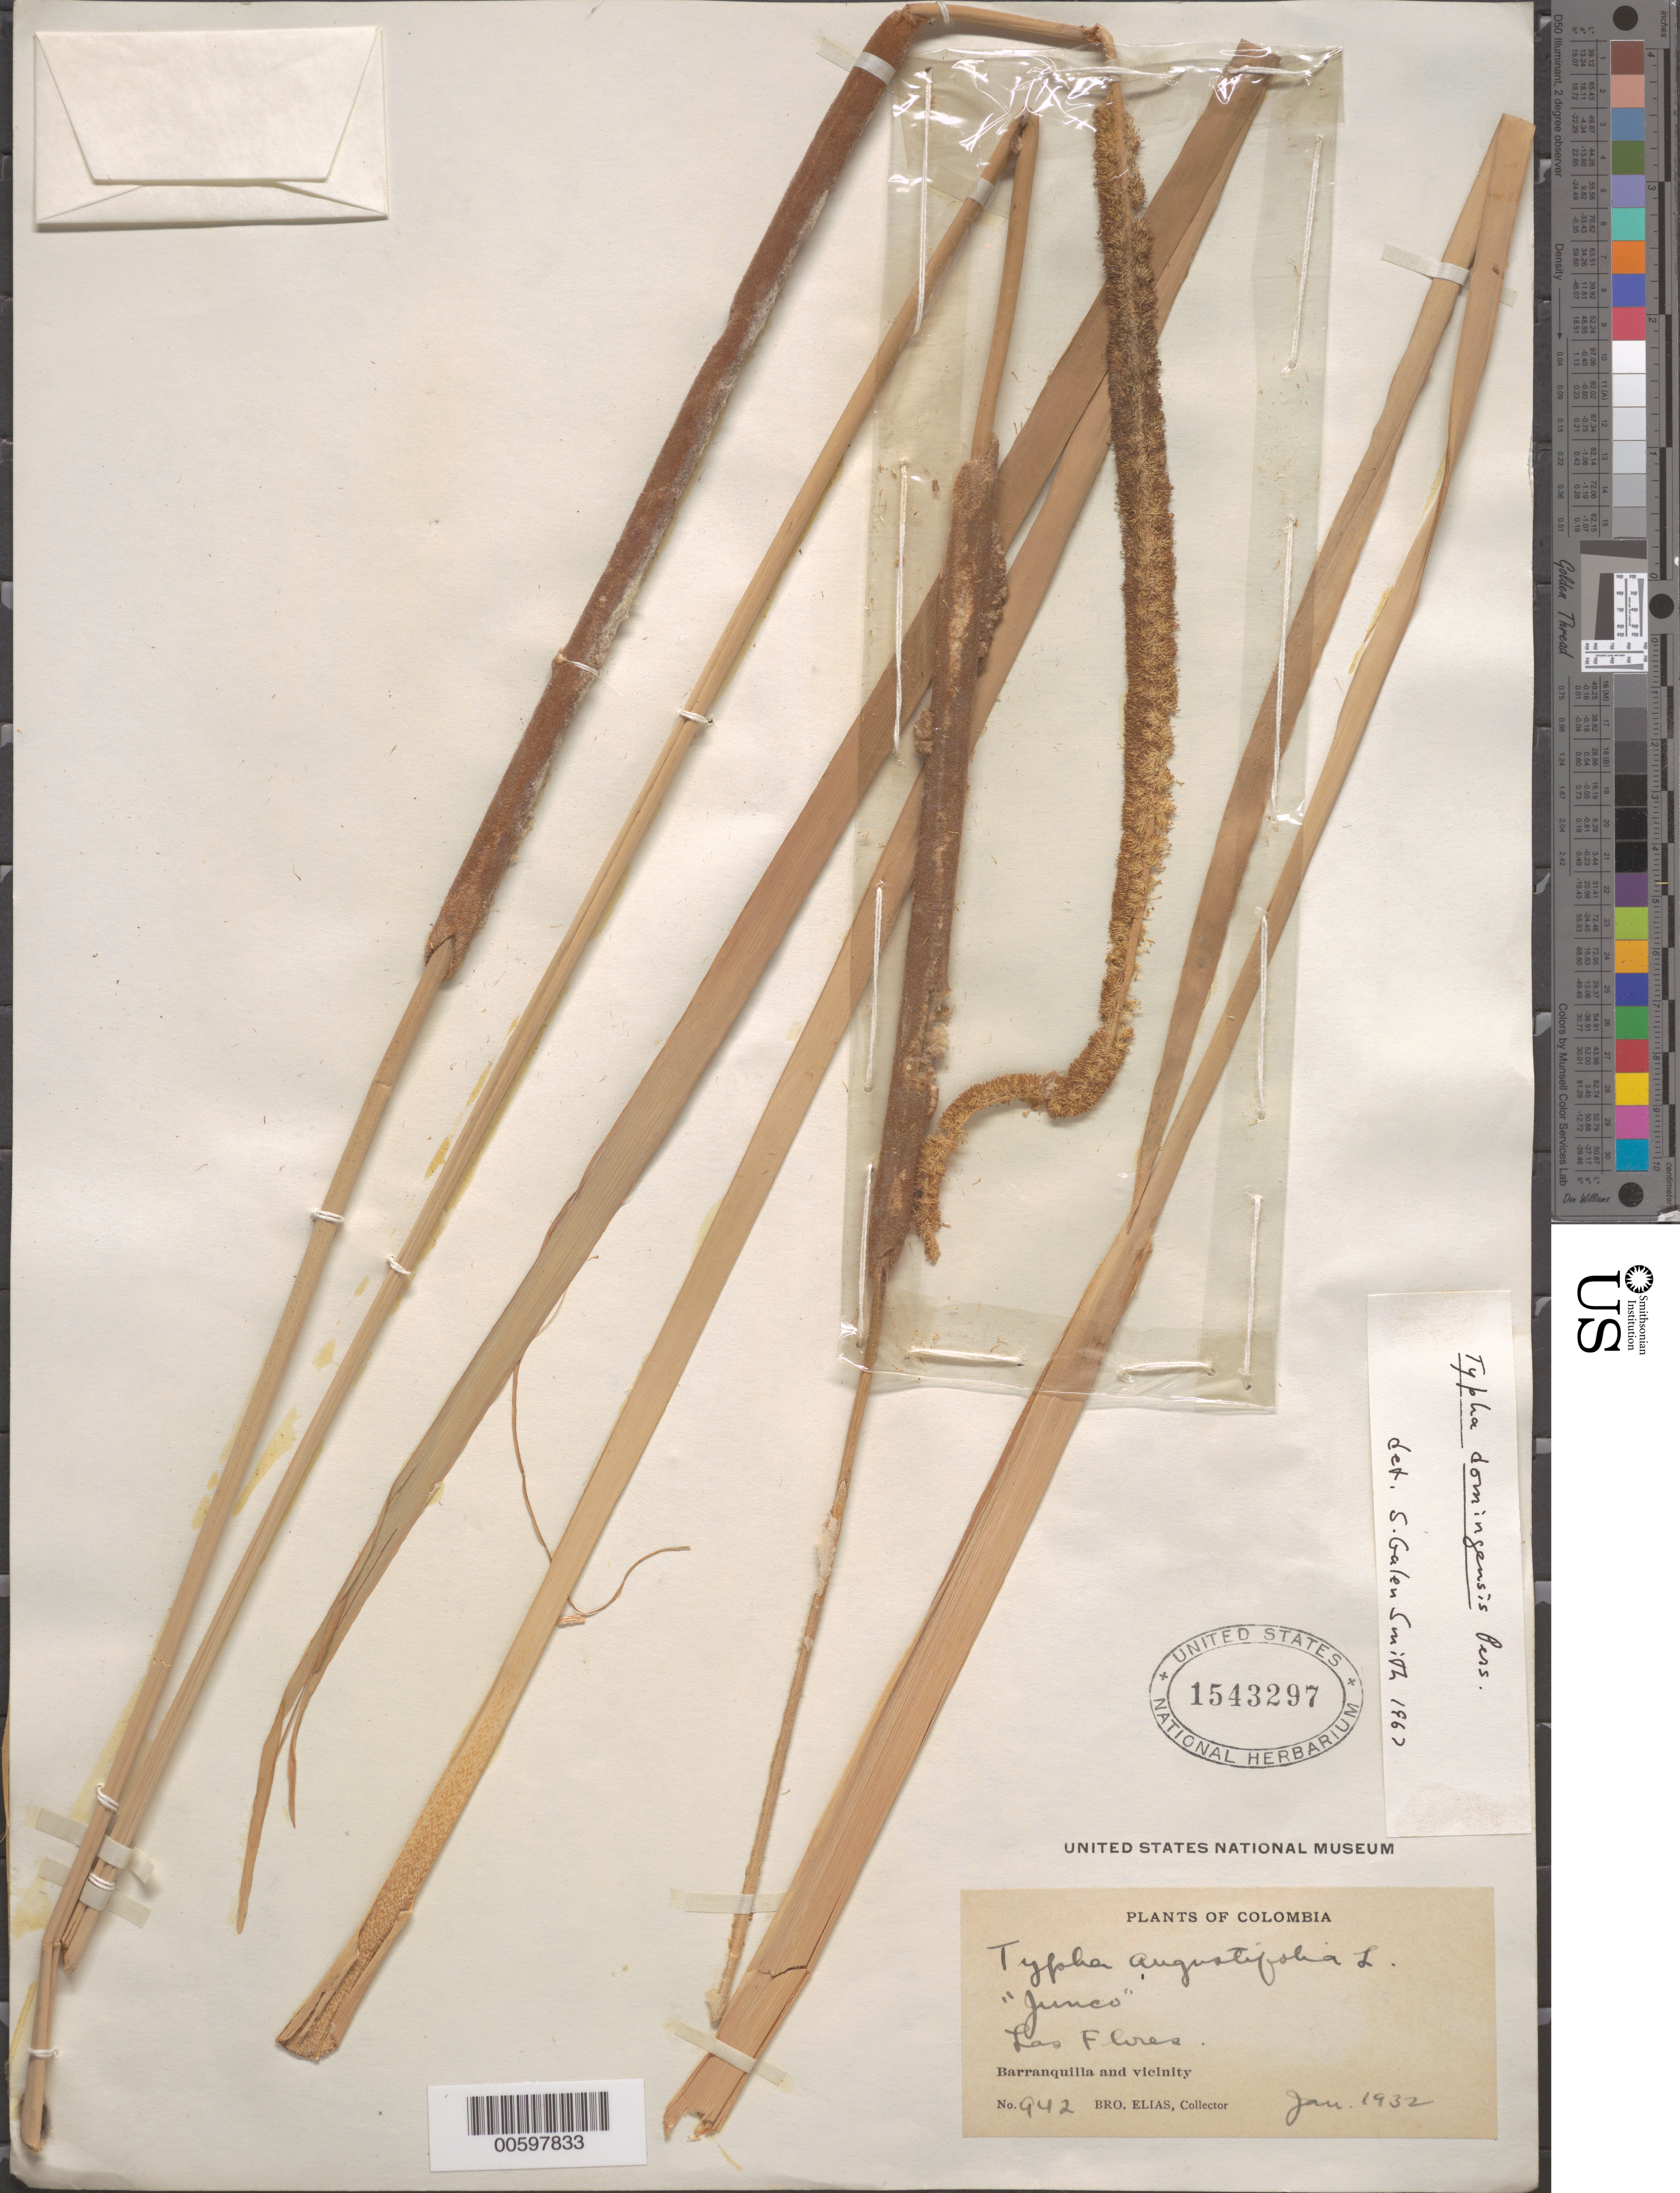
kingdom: Plantae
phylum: Tracheophyta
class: Liliopsida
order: Poales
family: Typhaceae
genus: Typha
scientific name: Typha domingensis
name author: Pers.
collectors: Bro. Elias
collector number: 942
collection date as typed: Jan 1932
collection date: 1932-01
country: Colombia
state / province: Atlántico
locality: Barranquilla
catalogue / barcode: US 1543297